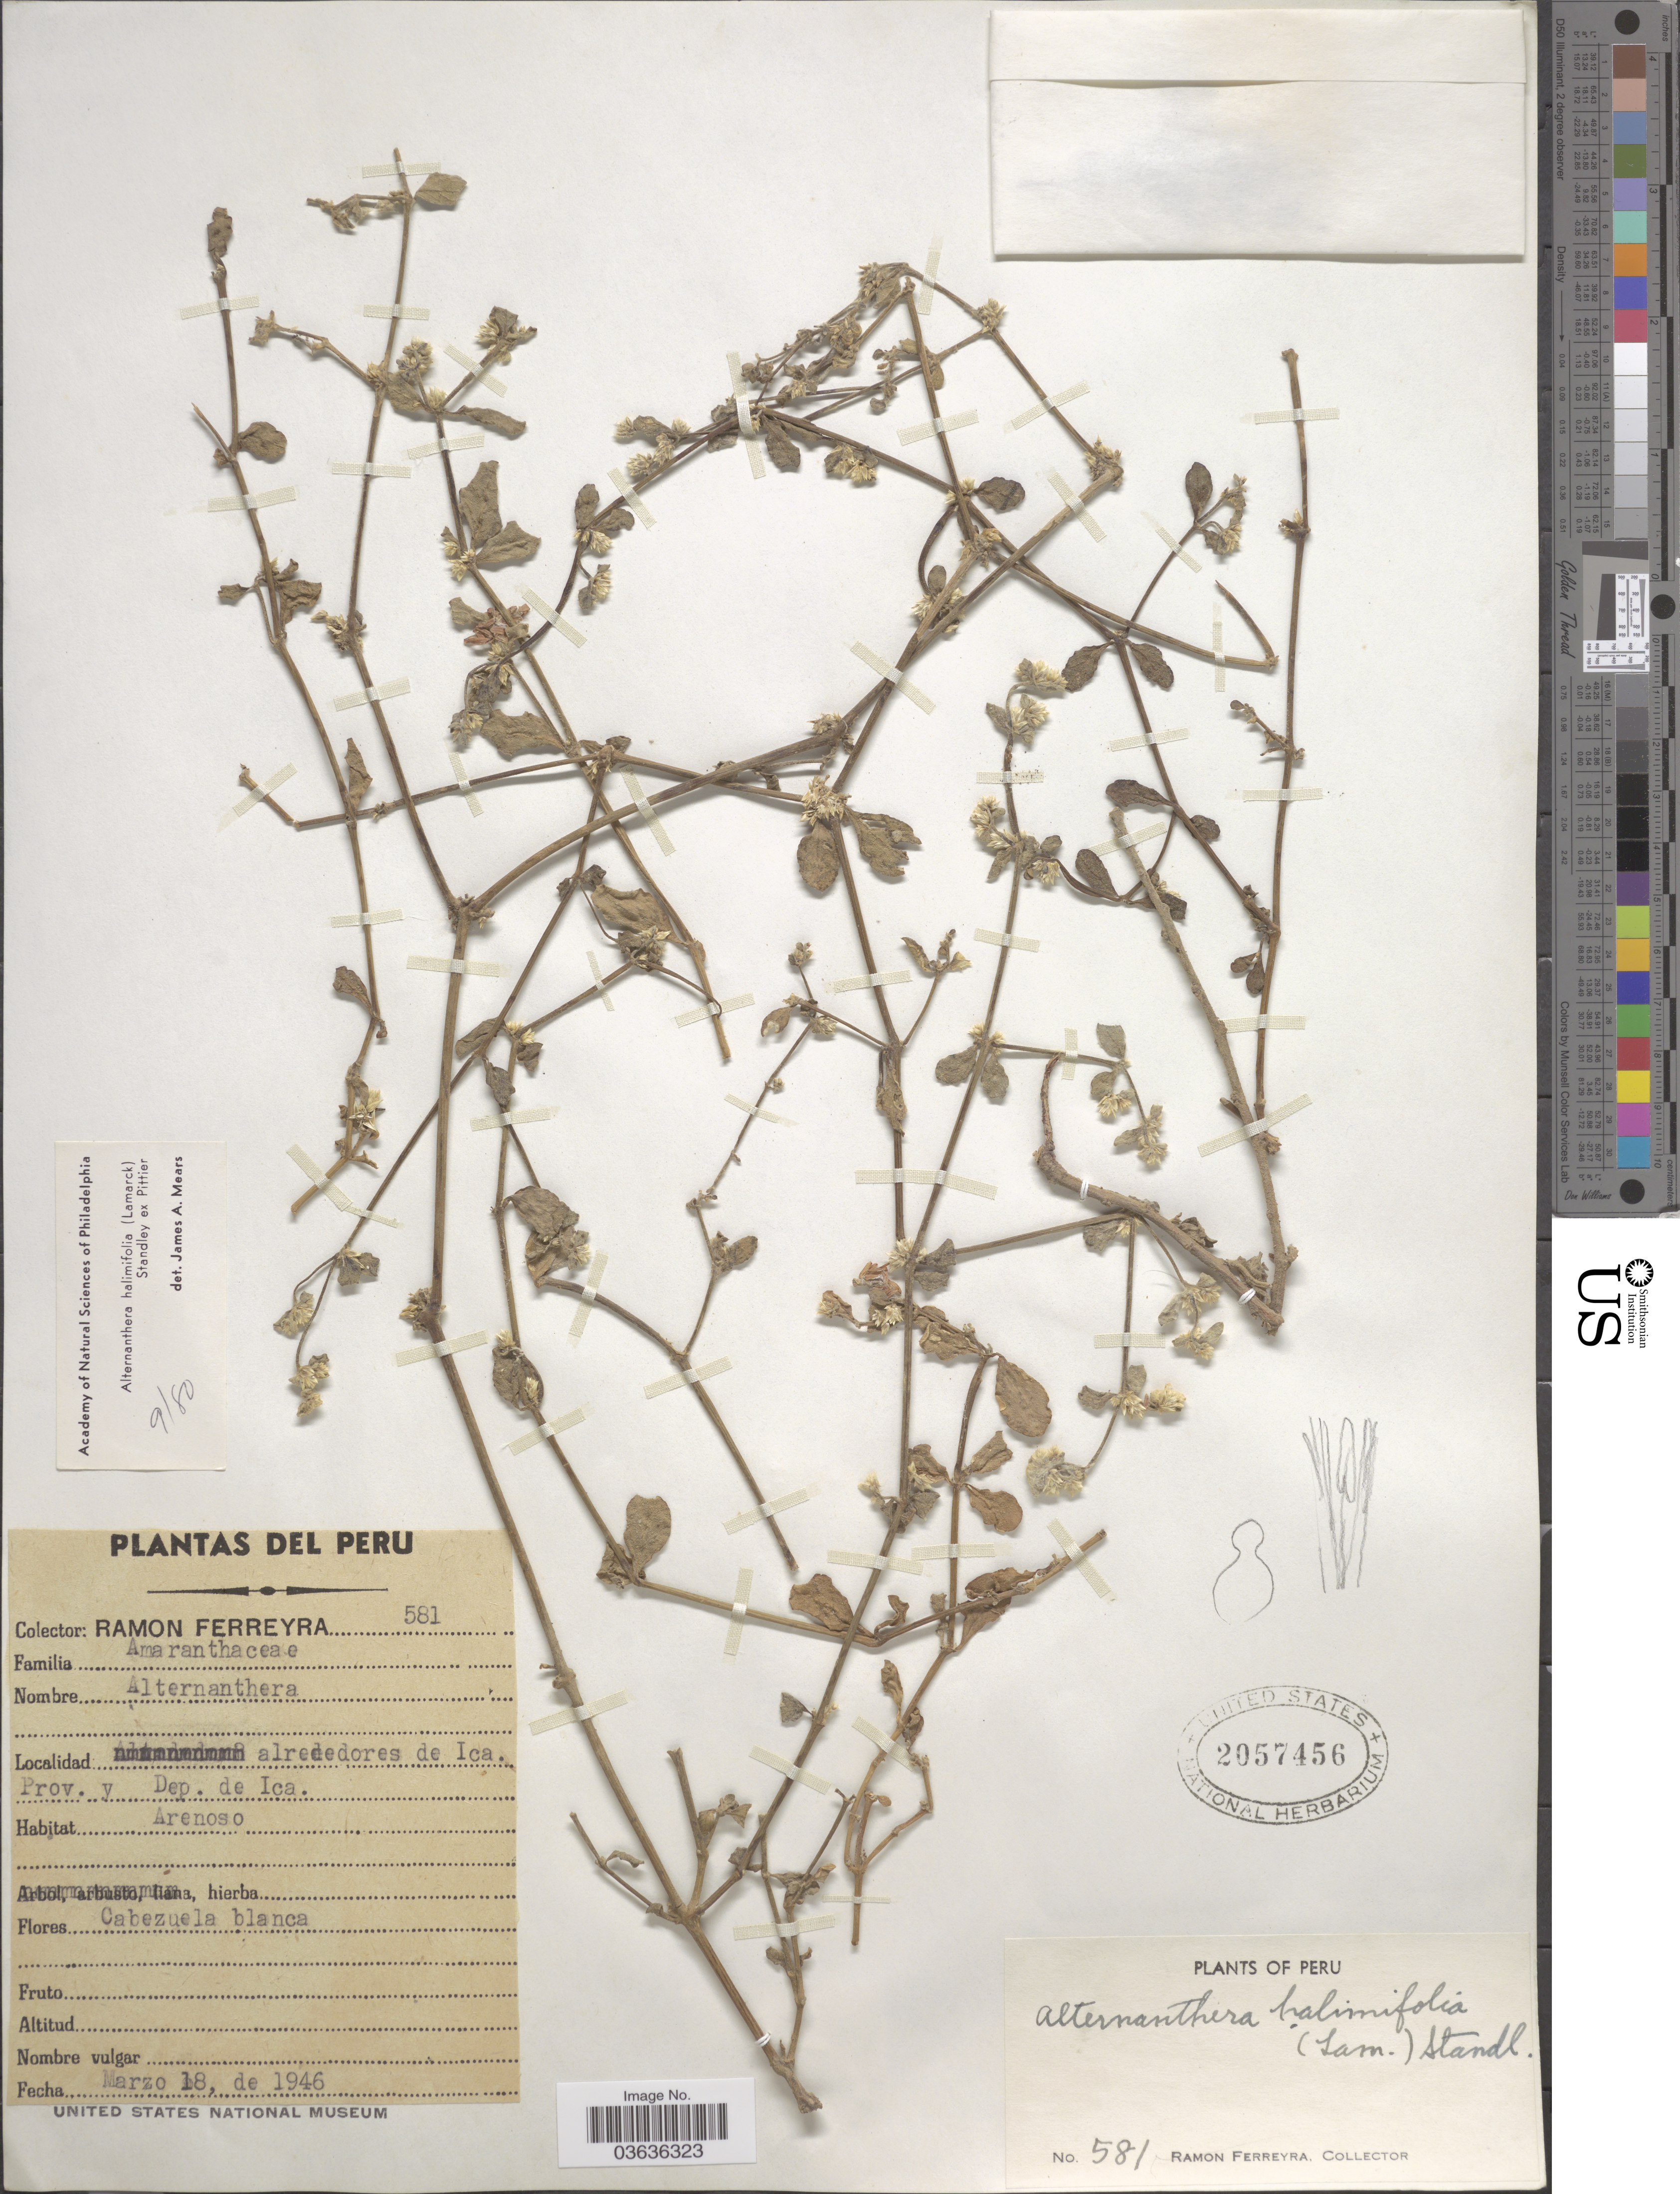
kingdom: Plantae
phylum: Tracheophyta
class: Magnoliopsida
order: Caryophyllales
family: Amaranthaceae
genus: Alternanthera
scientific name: Alternanthera halimifolia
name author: (Lam.) Standl. ex Pittier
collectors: R. A. Ferreyra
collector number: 581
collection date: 1946-03-18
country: Peru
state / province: Ica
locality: Alrededores de Ica. Prov. y Dep. de Ica.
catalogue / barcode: US 2057456